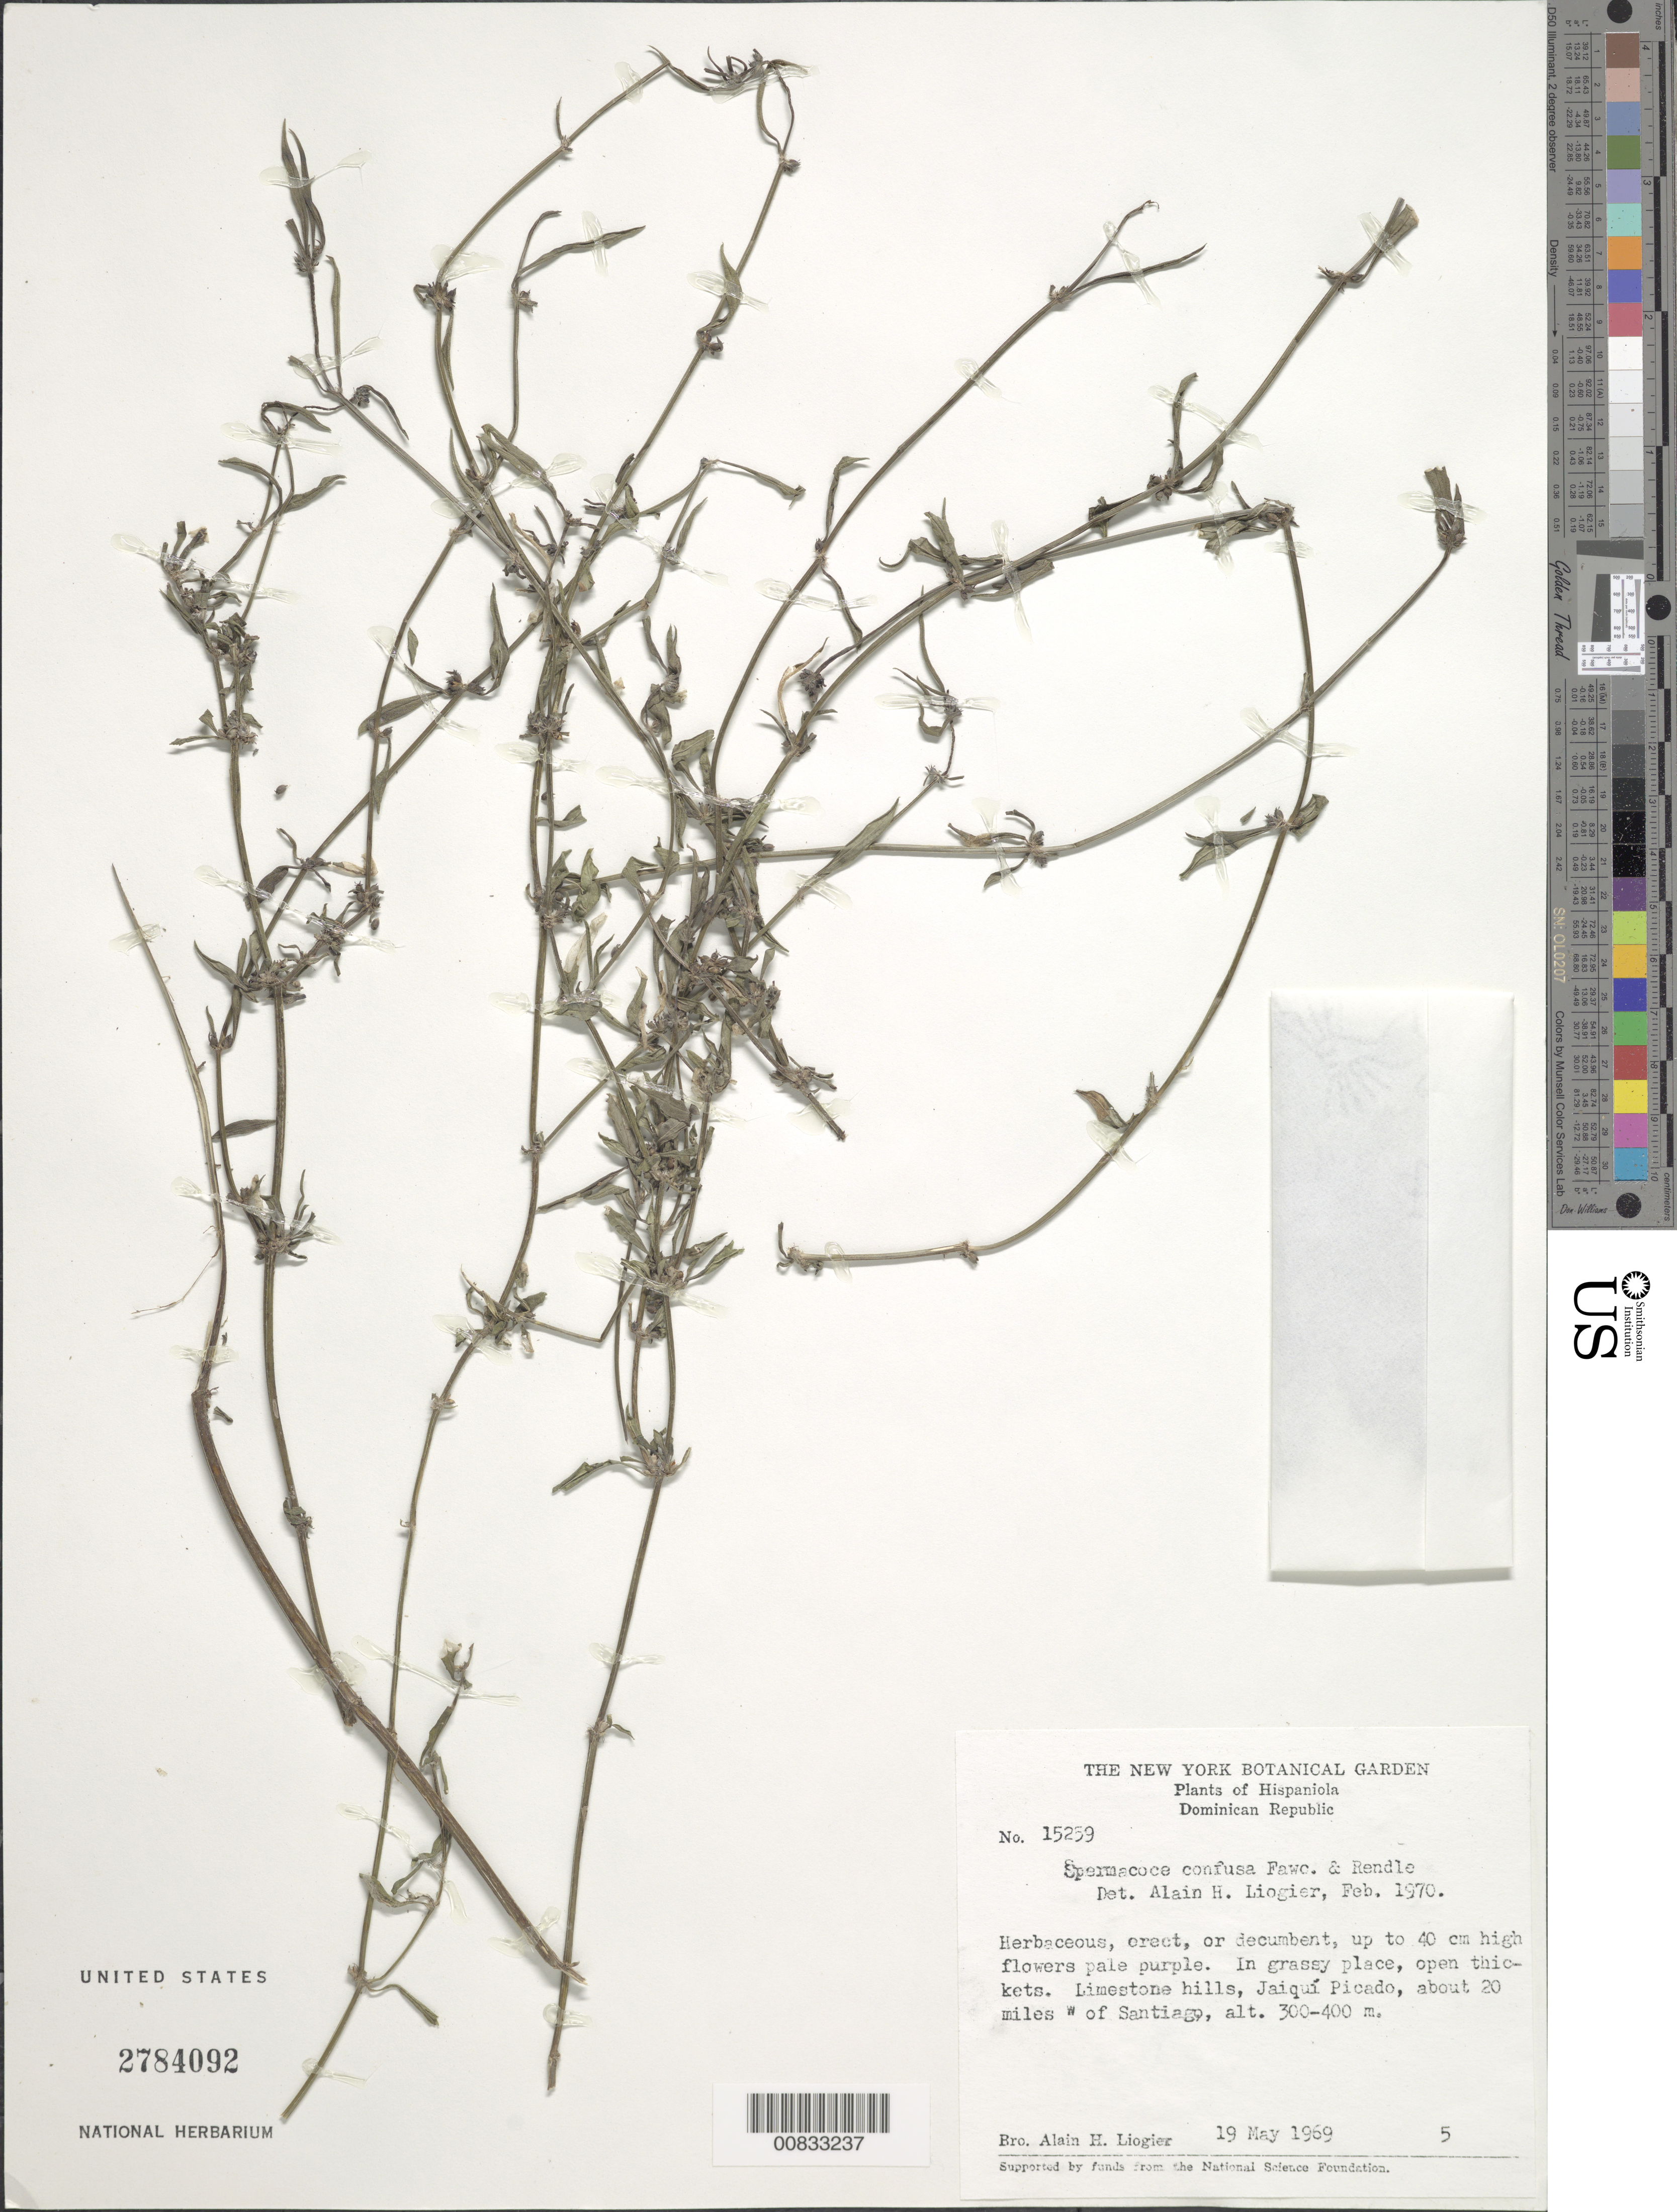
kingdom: Plantae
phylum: Tracheophyta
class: Magnoliopsida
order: Gentianales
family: Rubiaceae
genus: Spermacoce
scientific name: Spermacoce tenuior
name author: L.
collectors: A. H. Liogier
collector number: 15259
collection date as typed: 19 May 1969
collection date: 1969-05-19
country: Dominican Republic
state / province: Santiago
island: Hispaniola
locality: Jaiquí Picado, about 20 miiles W of Santiago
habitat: In grassy places, open thickets, limestone hills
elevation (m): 300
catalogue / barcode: US 2784092